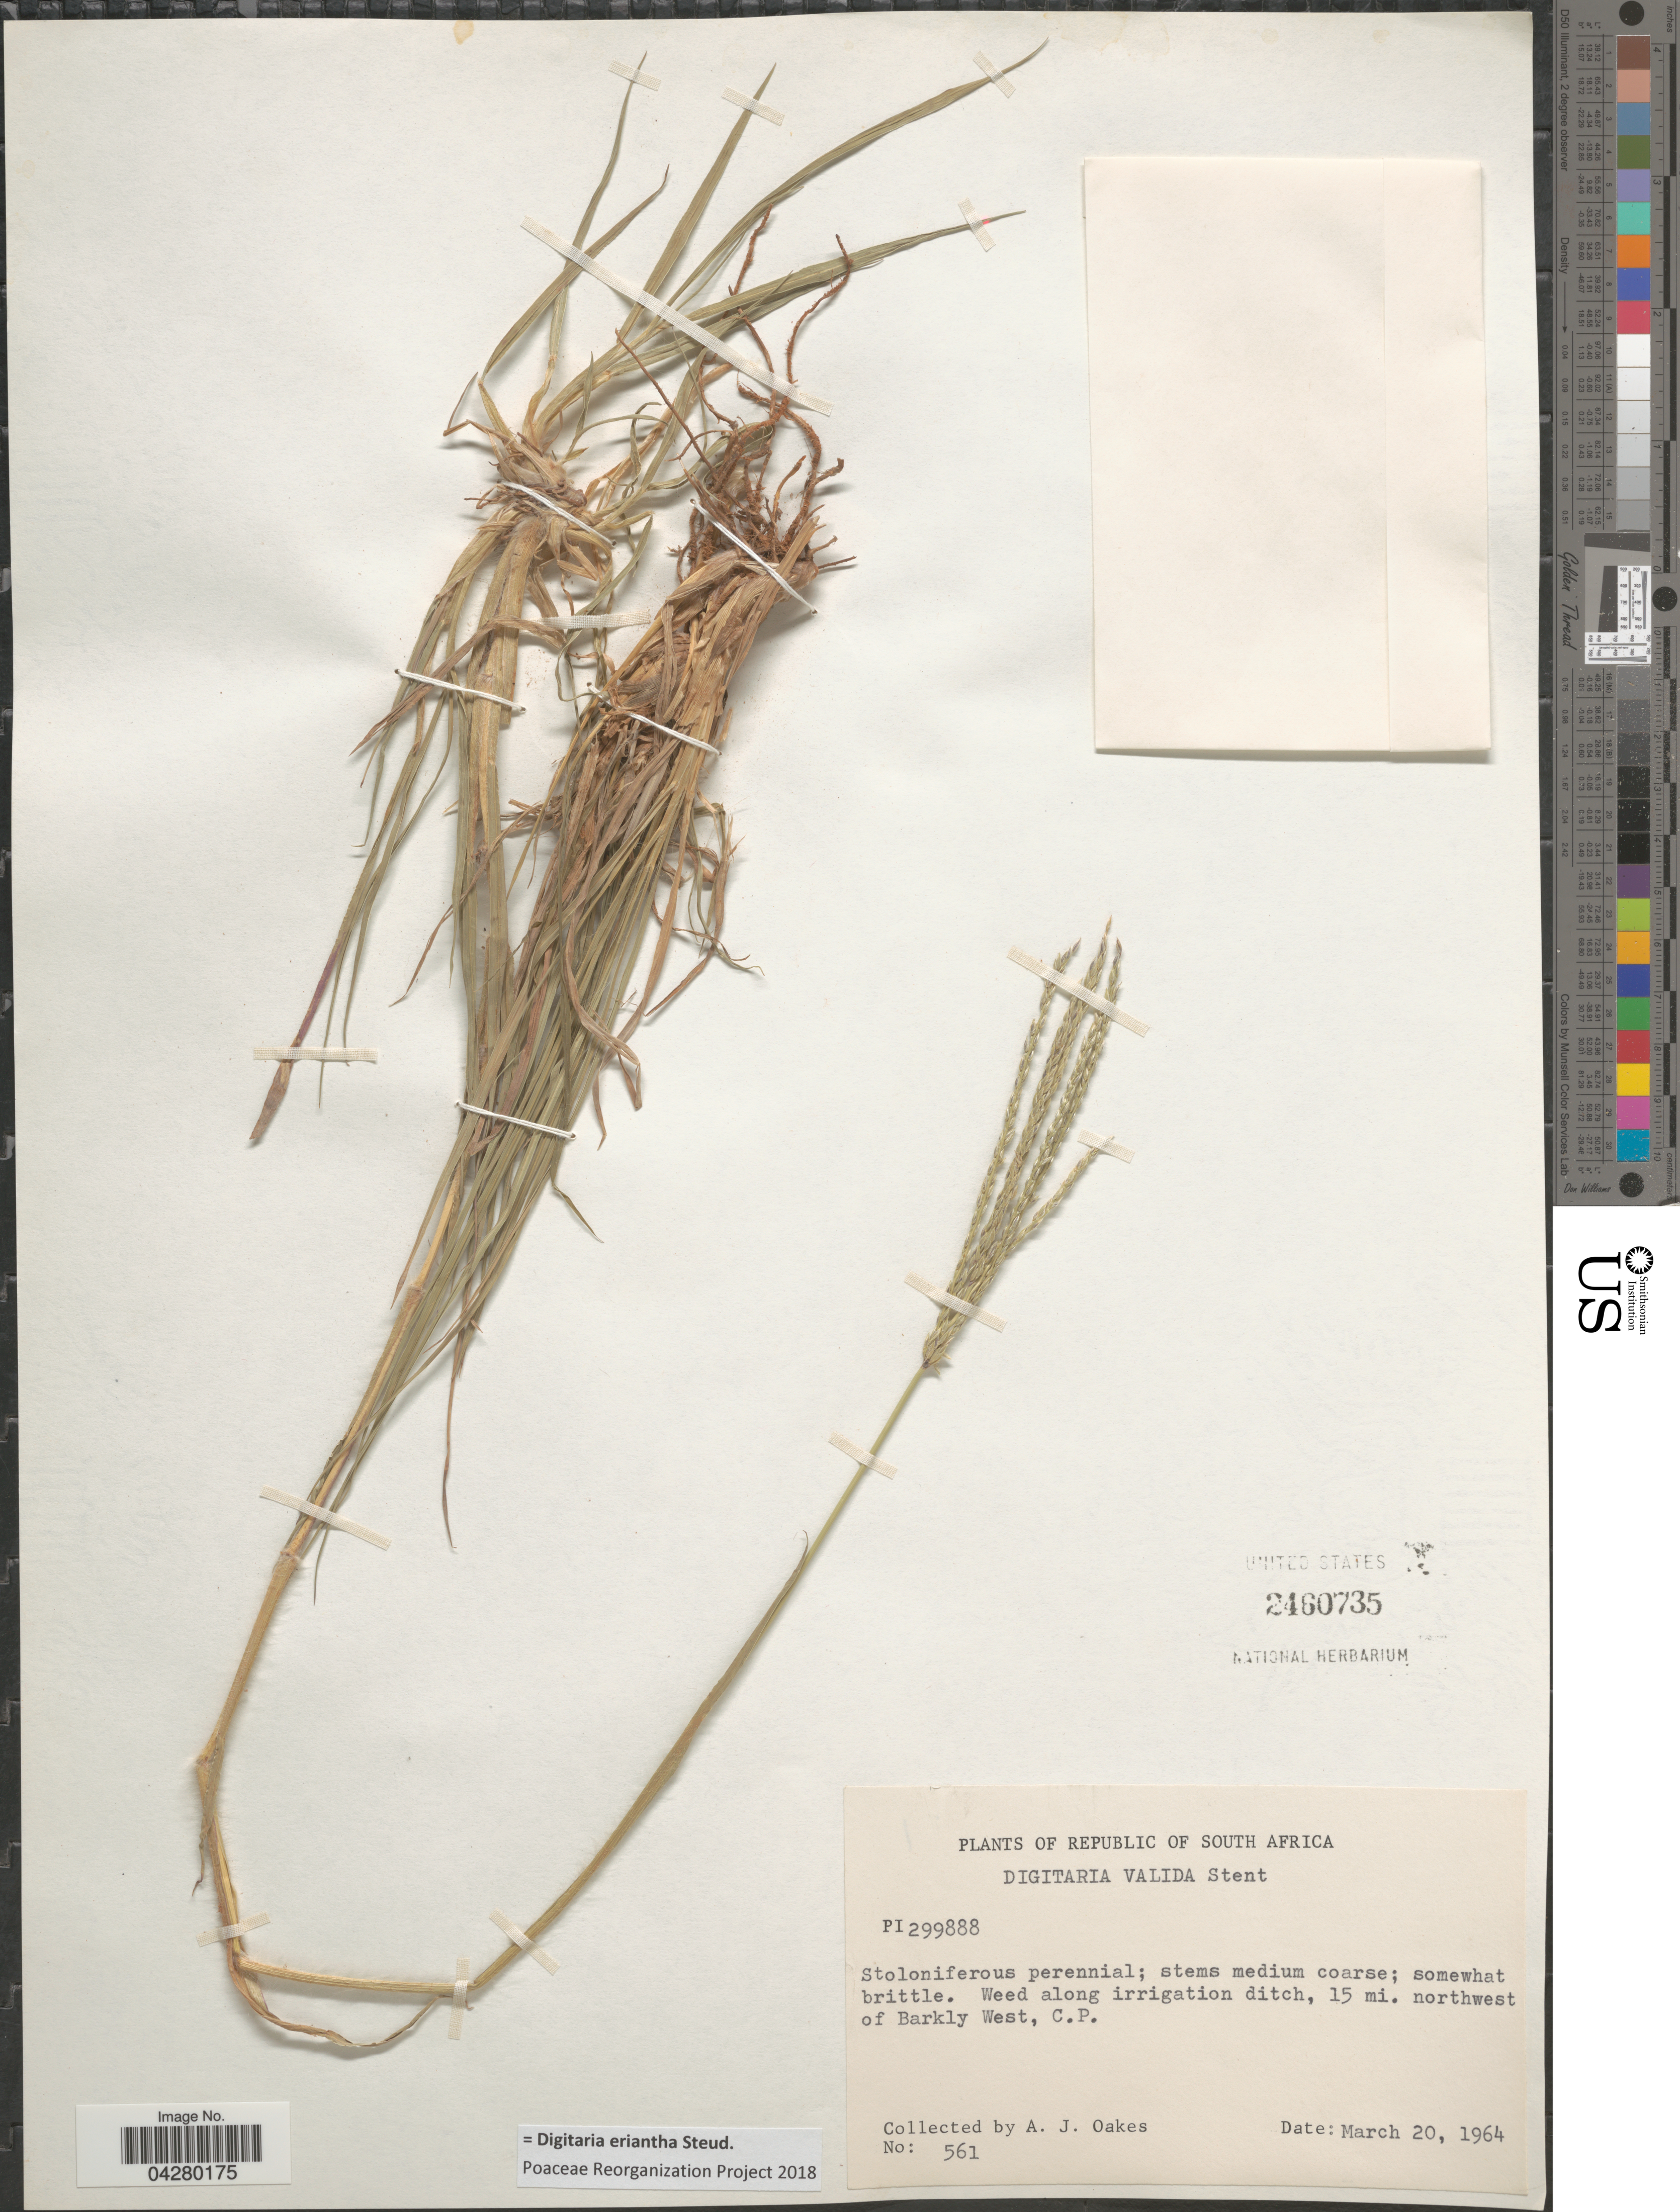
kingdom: Plantae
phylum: Tracheophyta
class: Liliopsida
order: Poales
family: Poaceae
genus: Digitaria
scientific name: Digitaria eriantha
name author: Steud.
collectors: A. Oakes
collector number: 561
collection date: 1964-03-20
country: South Africa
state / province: Northern Cape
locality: Weed along irrigation ditch, 15 mi. northwest of Barkly West.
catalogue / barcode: US 2460735